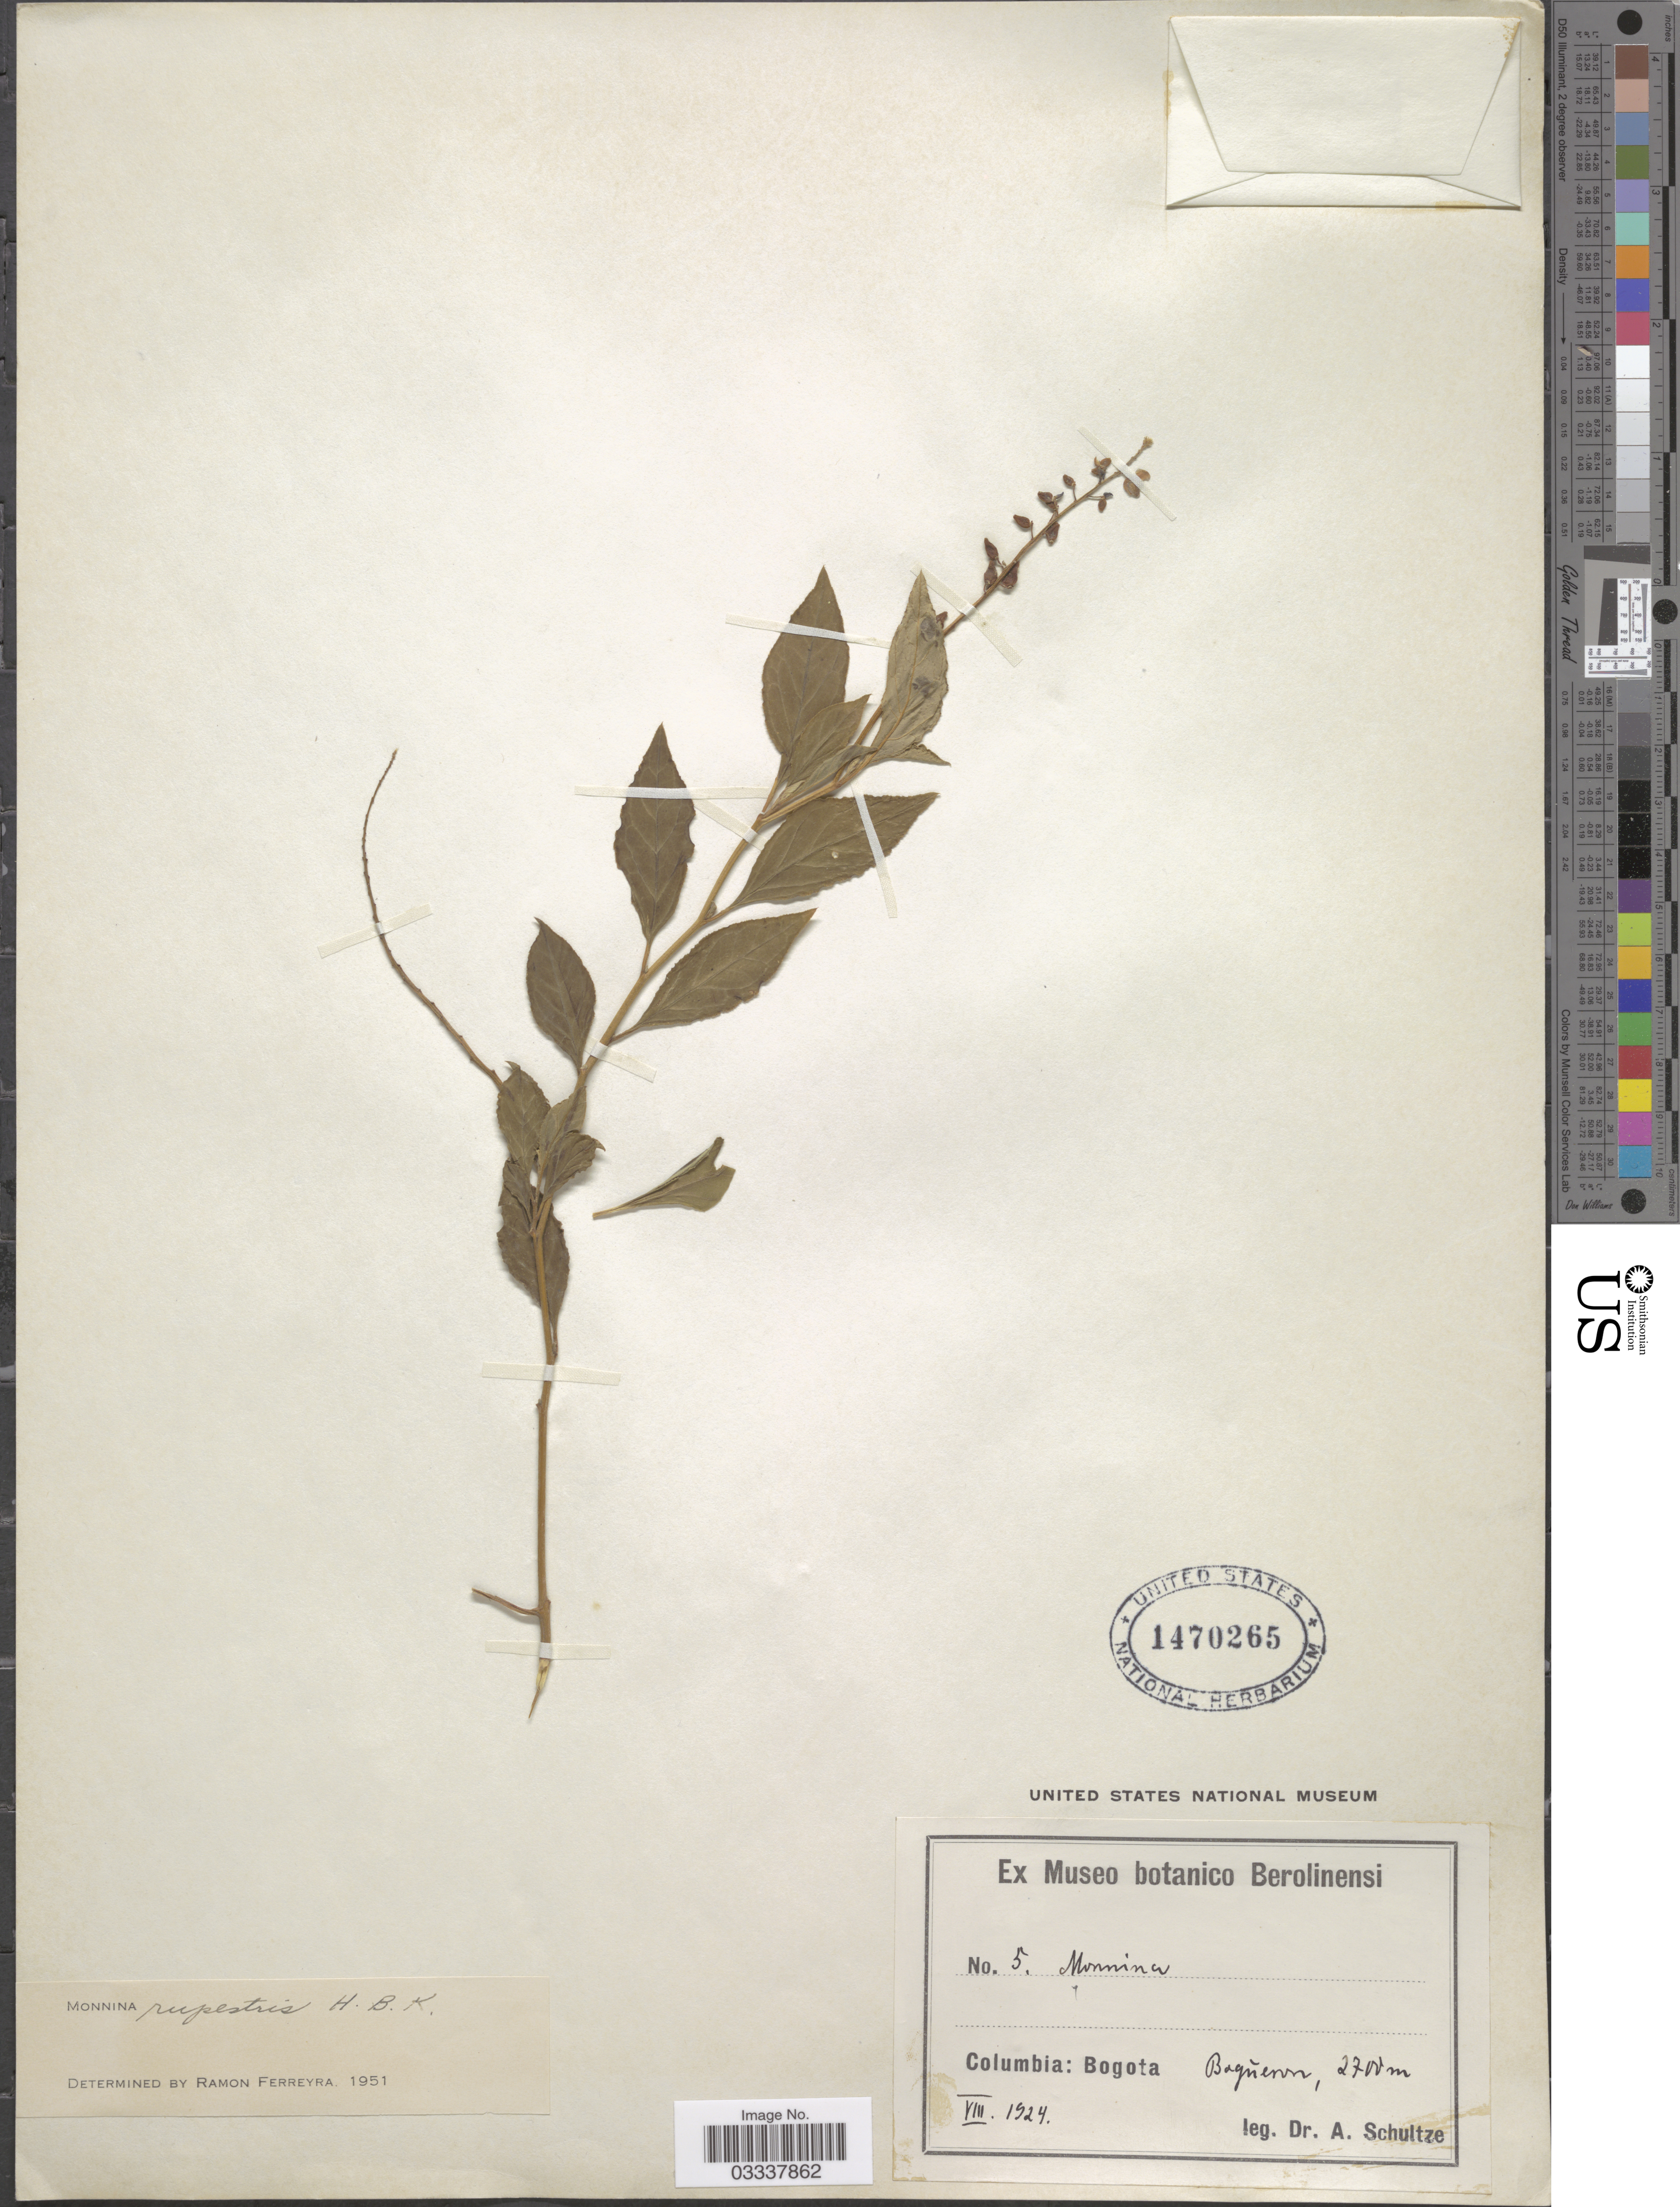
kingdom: Plantae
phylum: Tracheophyta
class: Magnoliopsida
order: Fabales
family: Polygalaceae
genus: Monnina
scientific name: Monnina rupestris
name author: Kunth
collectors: A. Schultze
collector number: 5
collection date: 1924-08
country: Colombia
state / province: Bogota D.C.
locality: Boqúeron.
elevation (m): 2700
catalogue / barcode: US 1470265